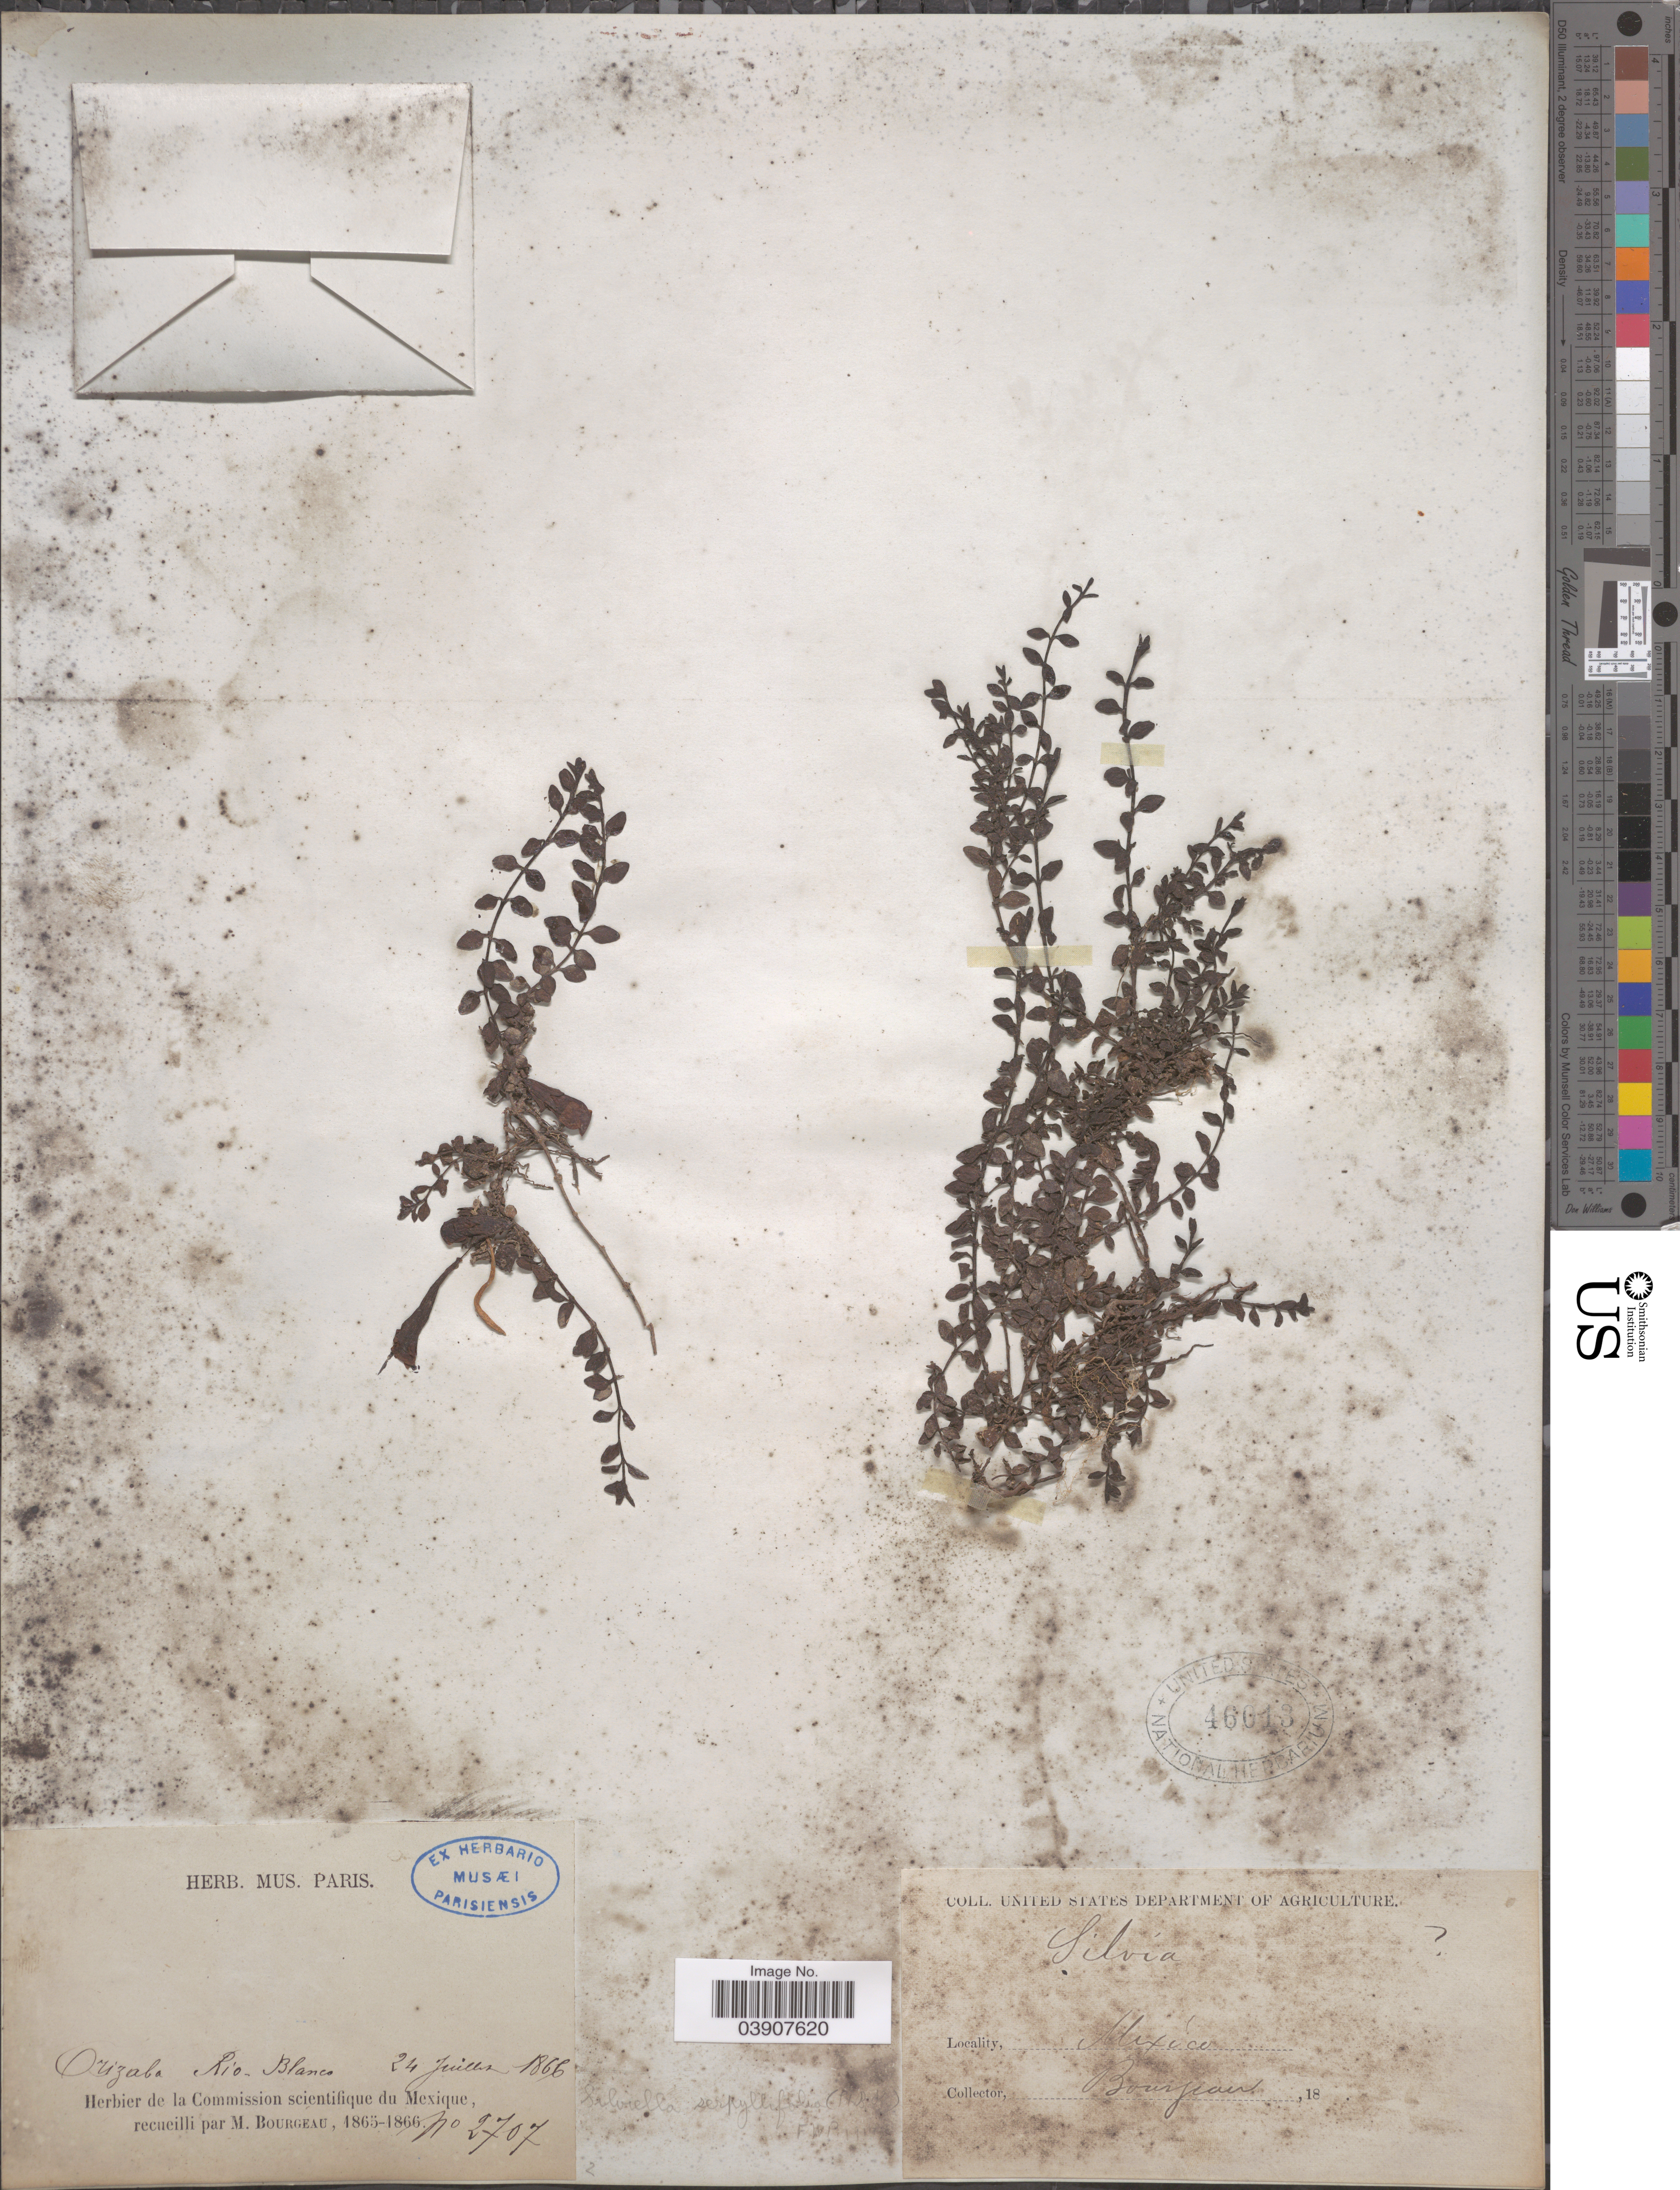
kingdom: Plantae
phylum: Tracheophyta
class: Magnoliopsida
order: Lamiales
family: Orobanchaceae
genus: Silvia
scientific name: Silvia serpyllifolia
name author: (Kunth) Benth.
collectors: M. Bourgeau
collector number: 2707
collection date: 1866-07-24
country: Mexico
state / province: Veracruz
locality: Orizaba, Rio Blanco.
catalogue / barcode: US 46013